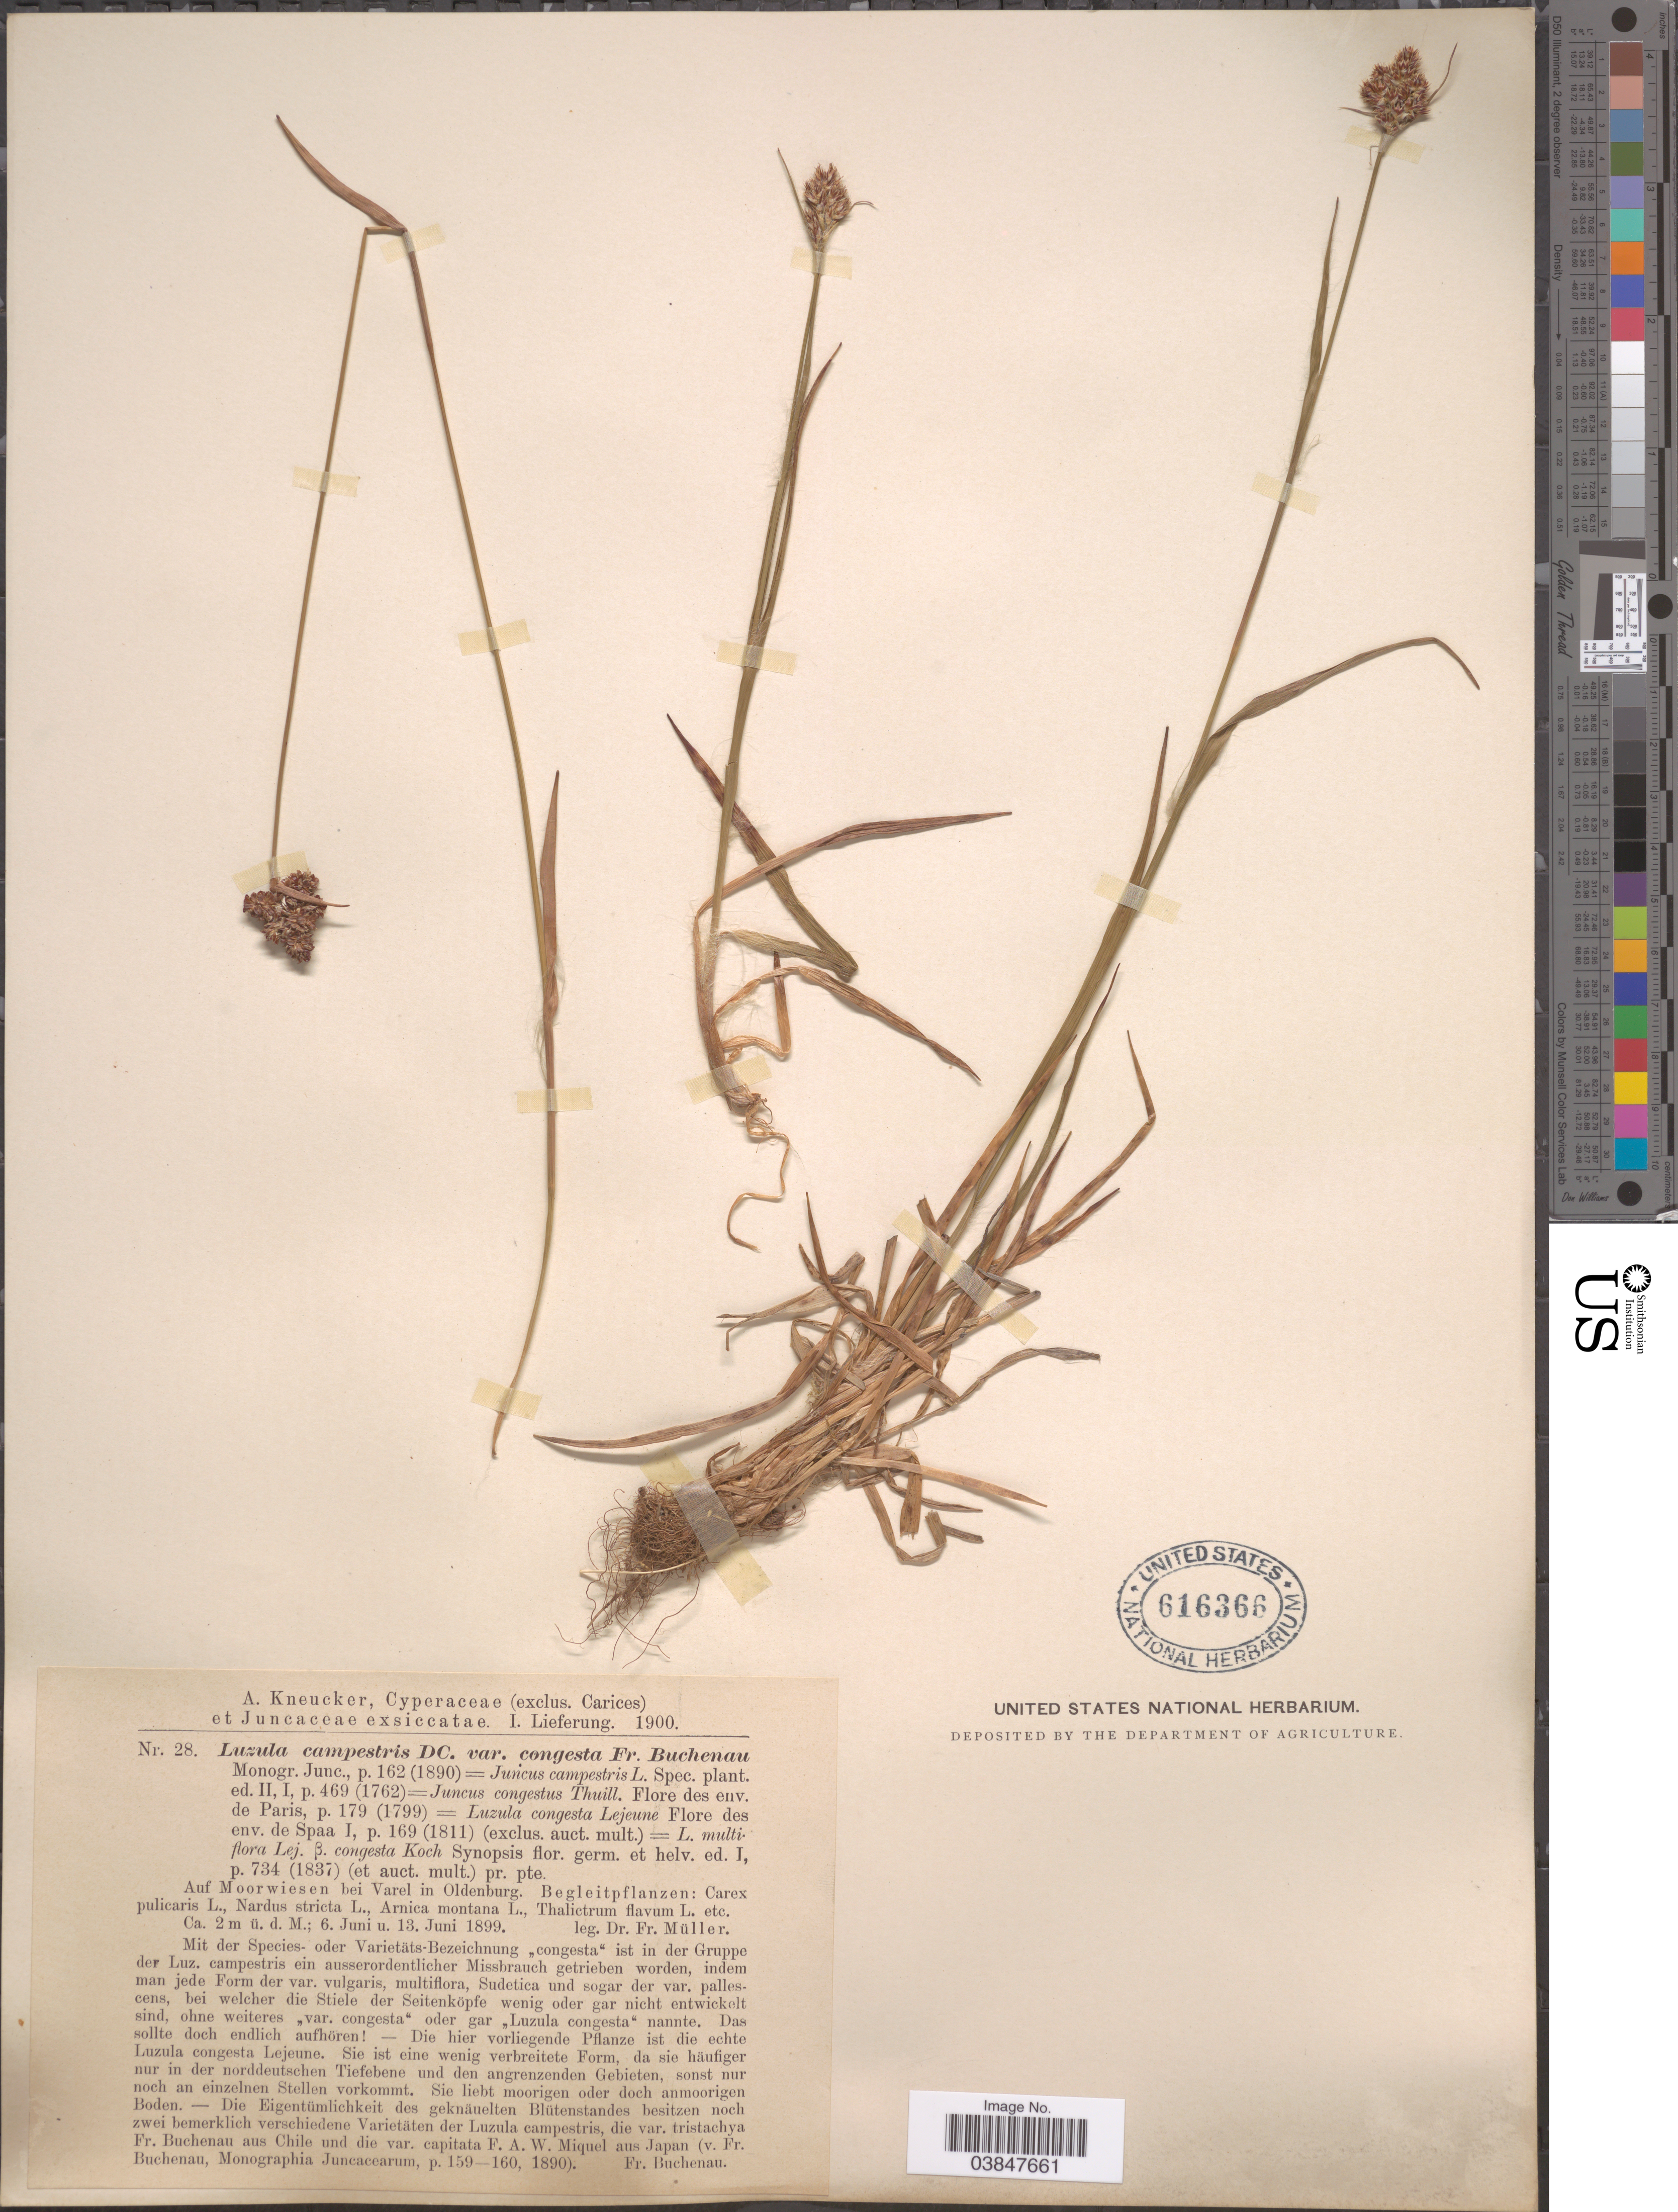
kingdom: Plantae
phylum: Tracheophyta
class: Liliopsida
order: Poales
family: Juncaceae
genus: Luzula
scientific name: Luzula campestris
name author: (L.) DC.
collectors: F. Müller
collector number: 28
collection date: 1899-06-06/1899-06-13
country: Germany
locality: Auf Moorwiesen bei varel in Oldenberg. Begleitpflanzen.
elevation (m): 2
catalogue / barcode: US 616366